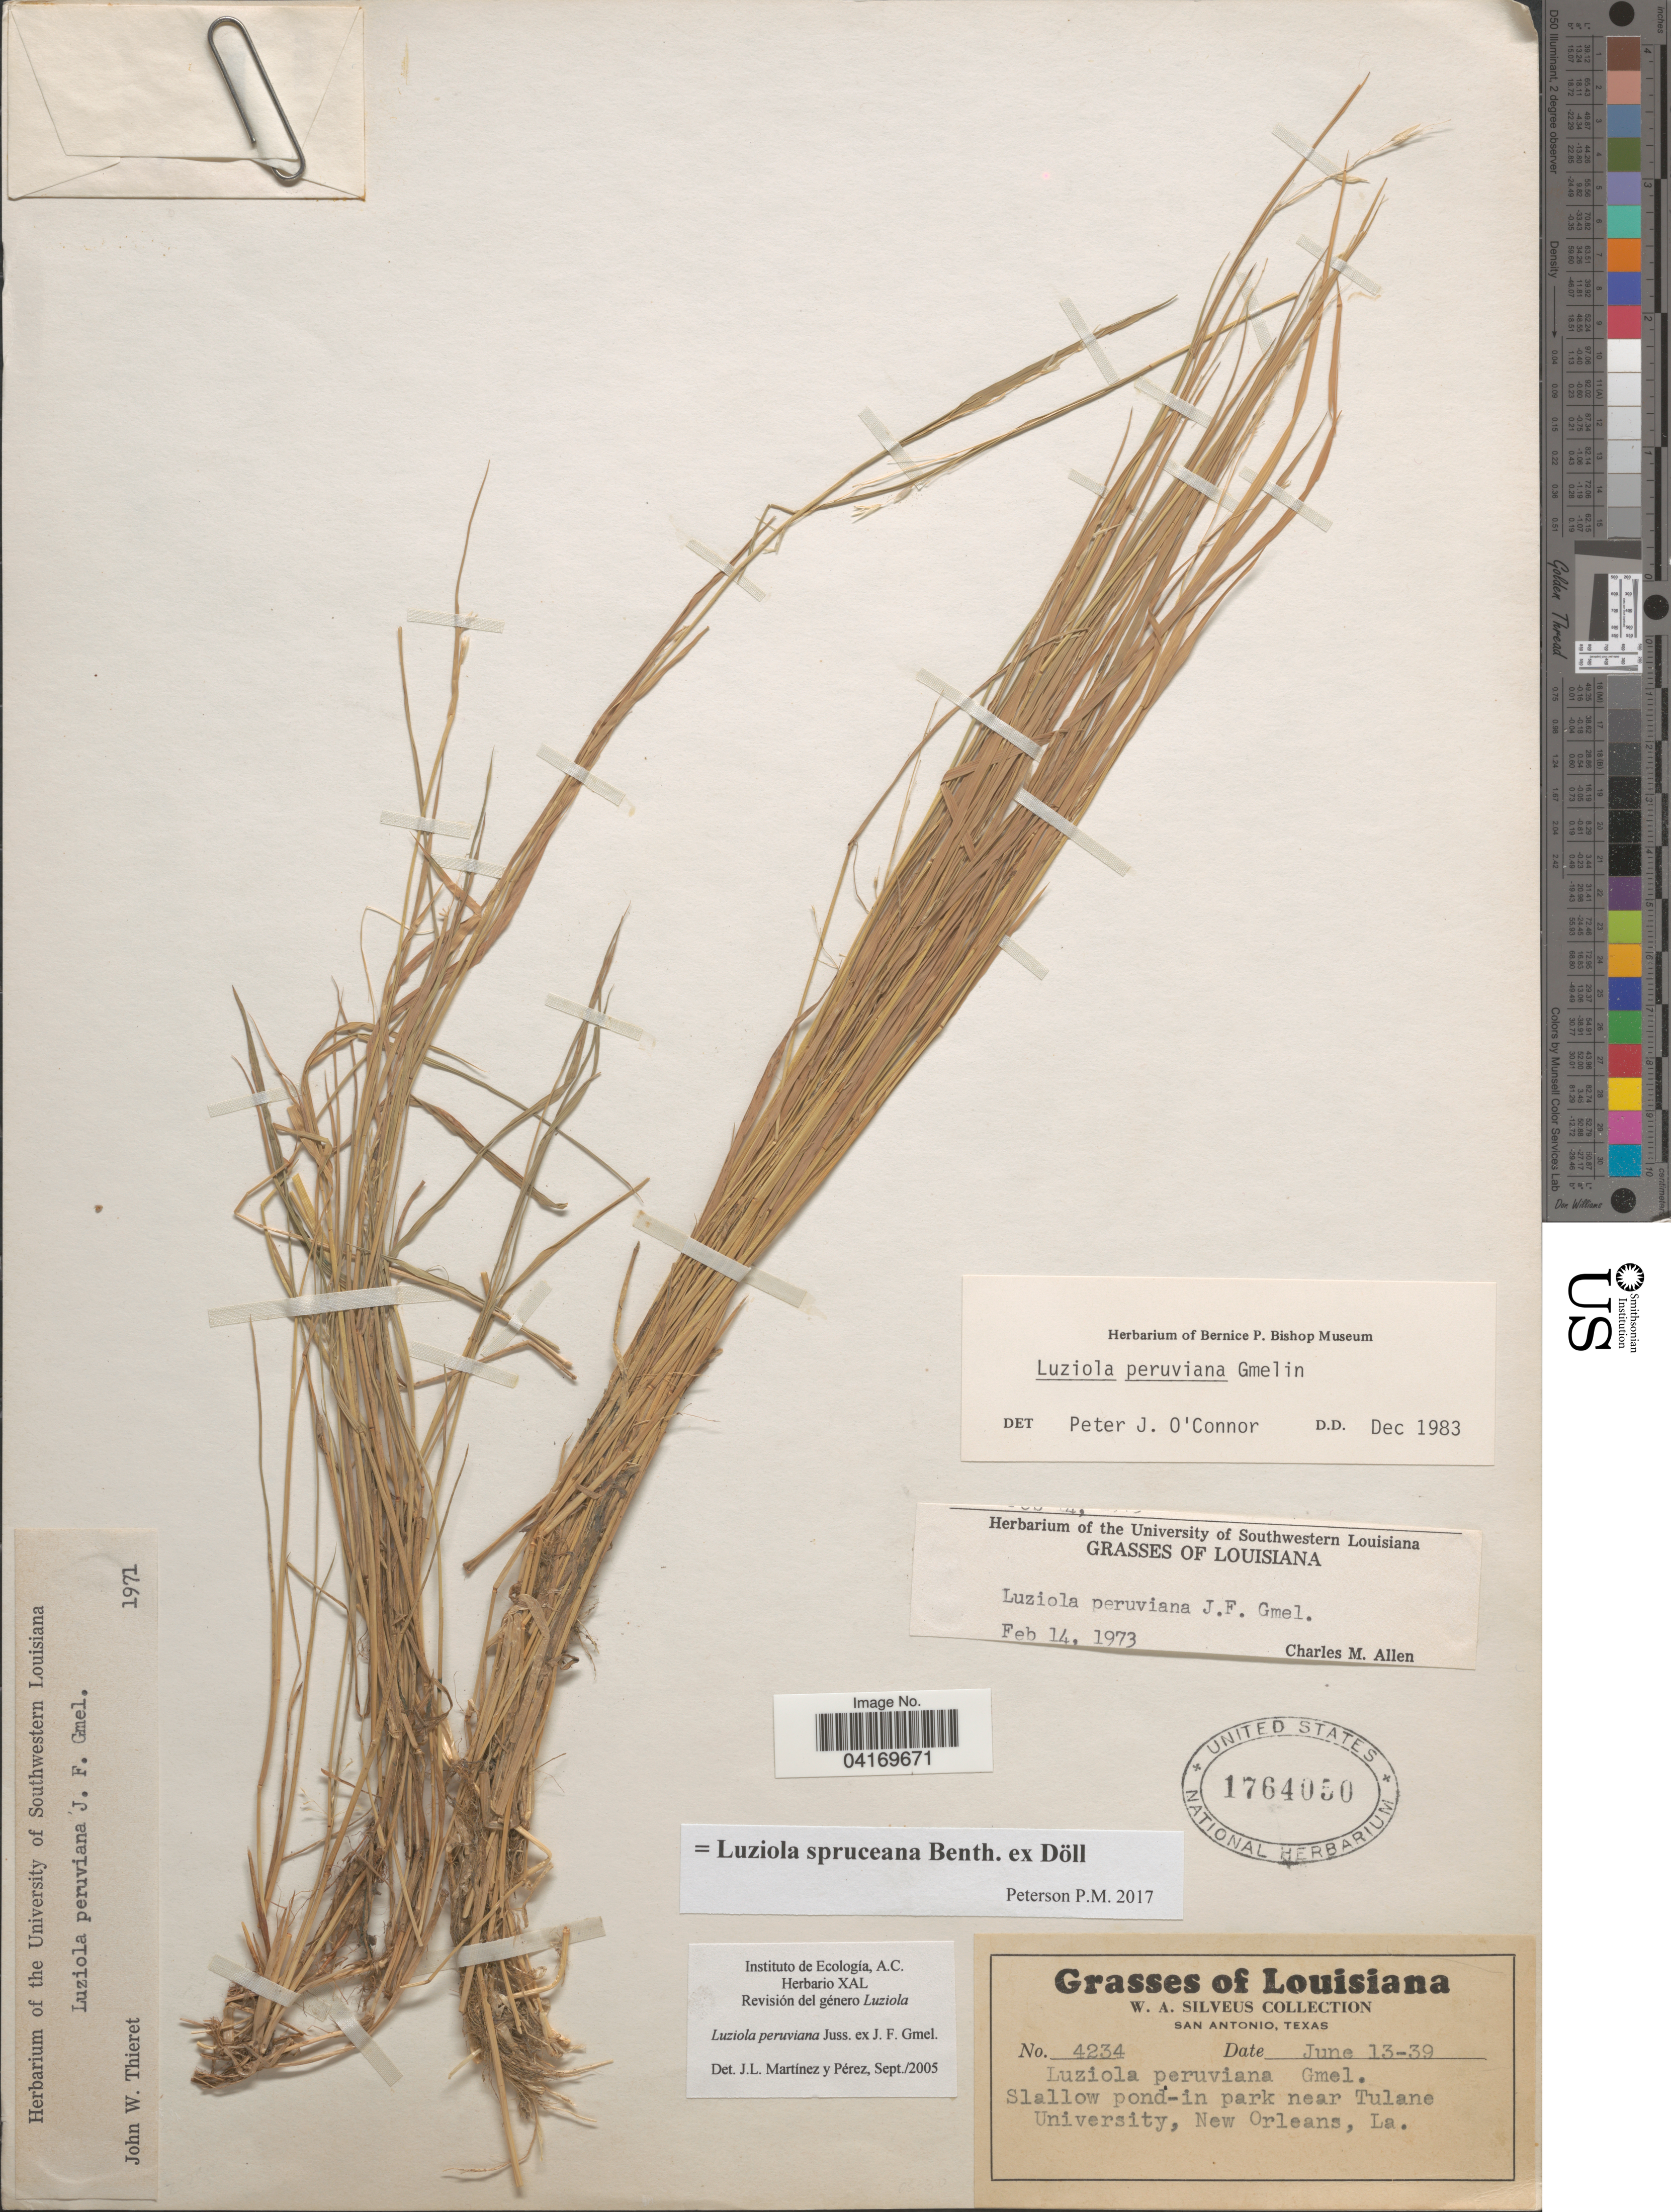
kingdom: Plantae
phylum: Tracheophyta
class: Liliopsida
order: Poales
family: Poaceae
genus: Luziola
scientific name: Luziola spruceana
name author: Benth. ex Döll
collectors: W. Silveus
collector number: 4234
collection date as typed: Transcribed d/m/y: 13/6/39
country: United States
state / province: Louisiana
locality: Slallow pond-in park near Tulane University, New Orleans.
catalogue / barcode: US 1764050